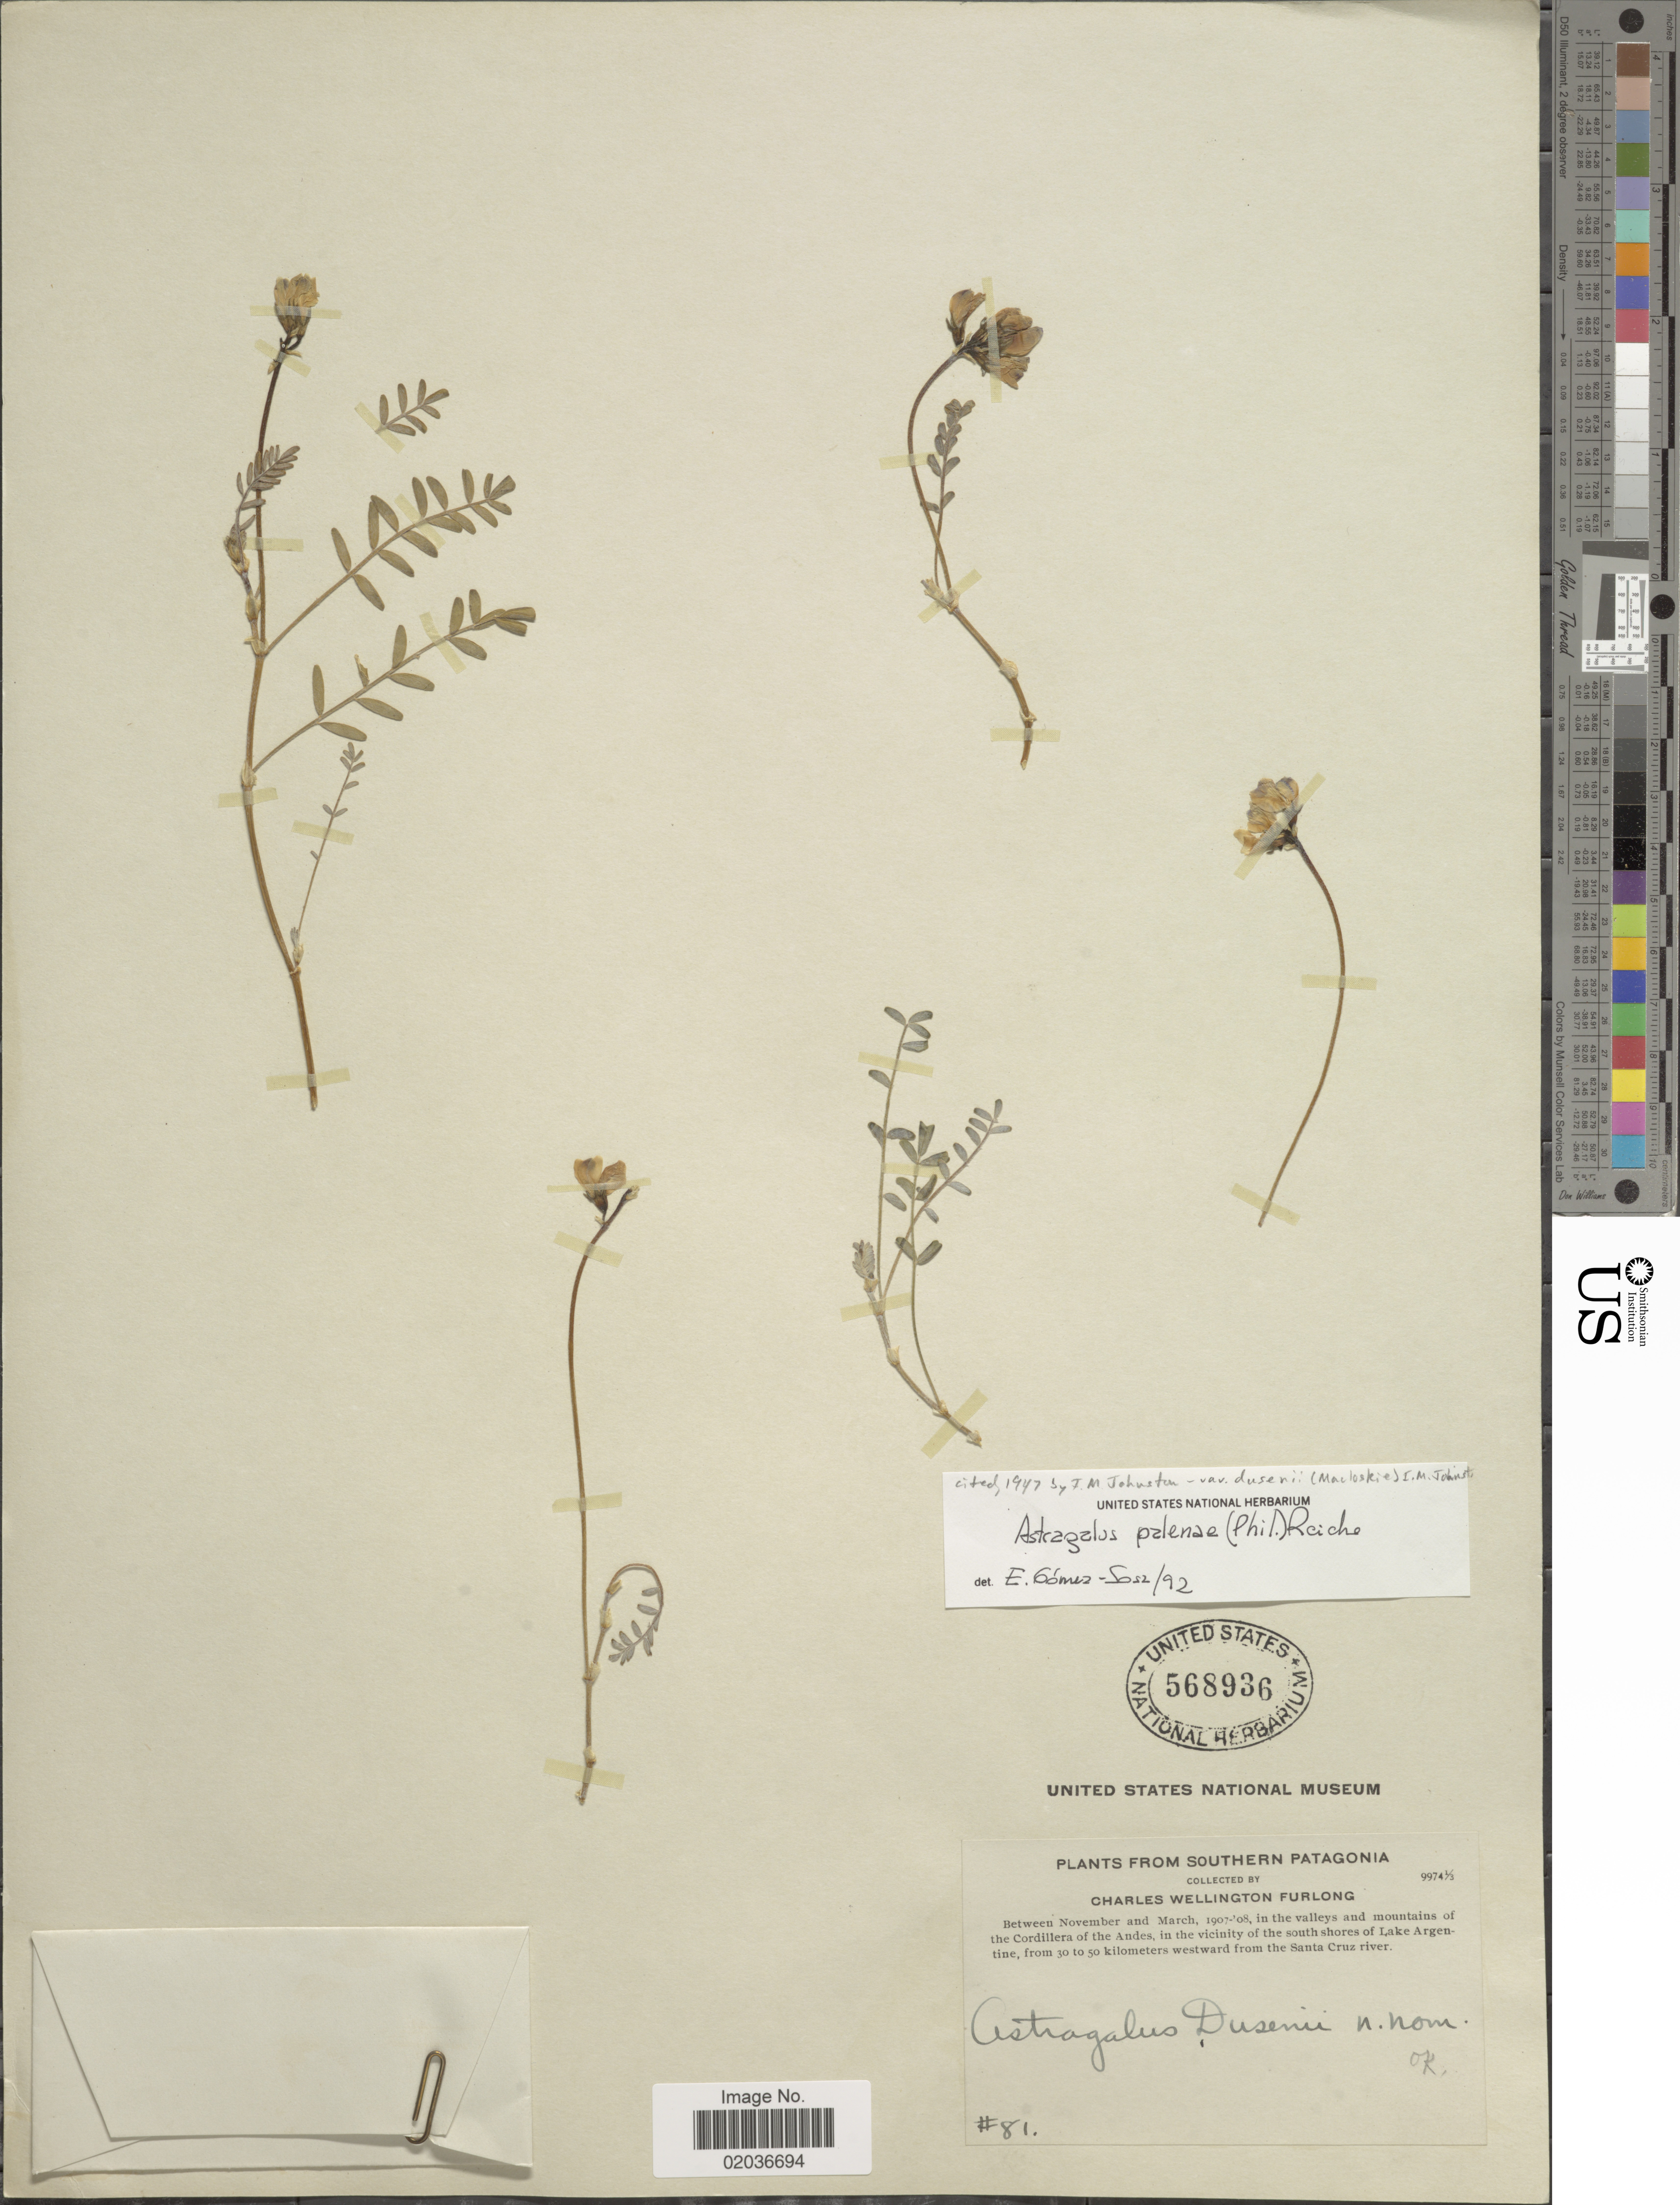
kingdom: Plantae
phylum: Tracheophyta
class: Magnoliopsida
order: Fabales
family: Fabaceae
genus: Astragalus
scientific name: Astragalus palenae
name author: (Phil.) Reiche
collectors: C. Furlong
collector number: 81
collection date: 1907-11/1908-03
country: Argentina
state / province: Santa Cruz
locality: Southern Patagonia, in the valley's and mountain of the Cordillera of the Andes, in the vicinity of the south shores of Lake Argentine, from 30 to 50 kilometers westward from the Santa Cruz river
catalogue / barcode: US 568936